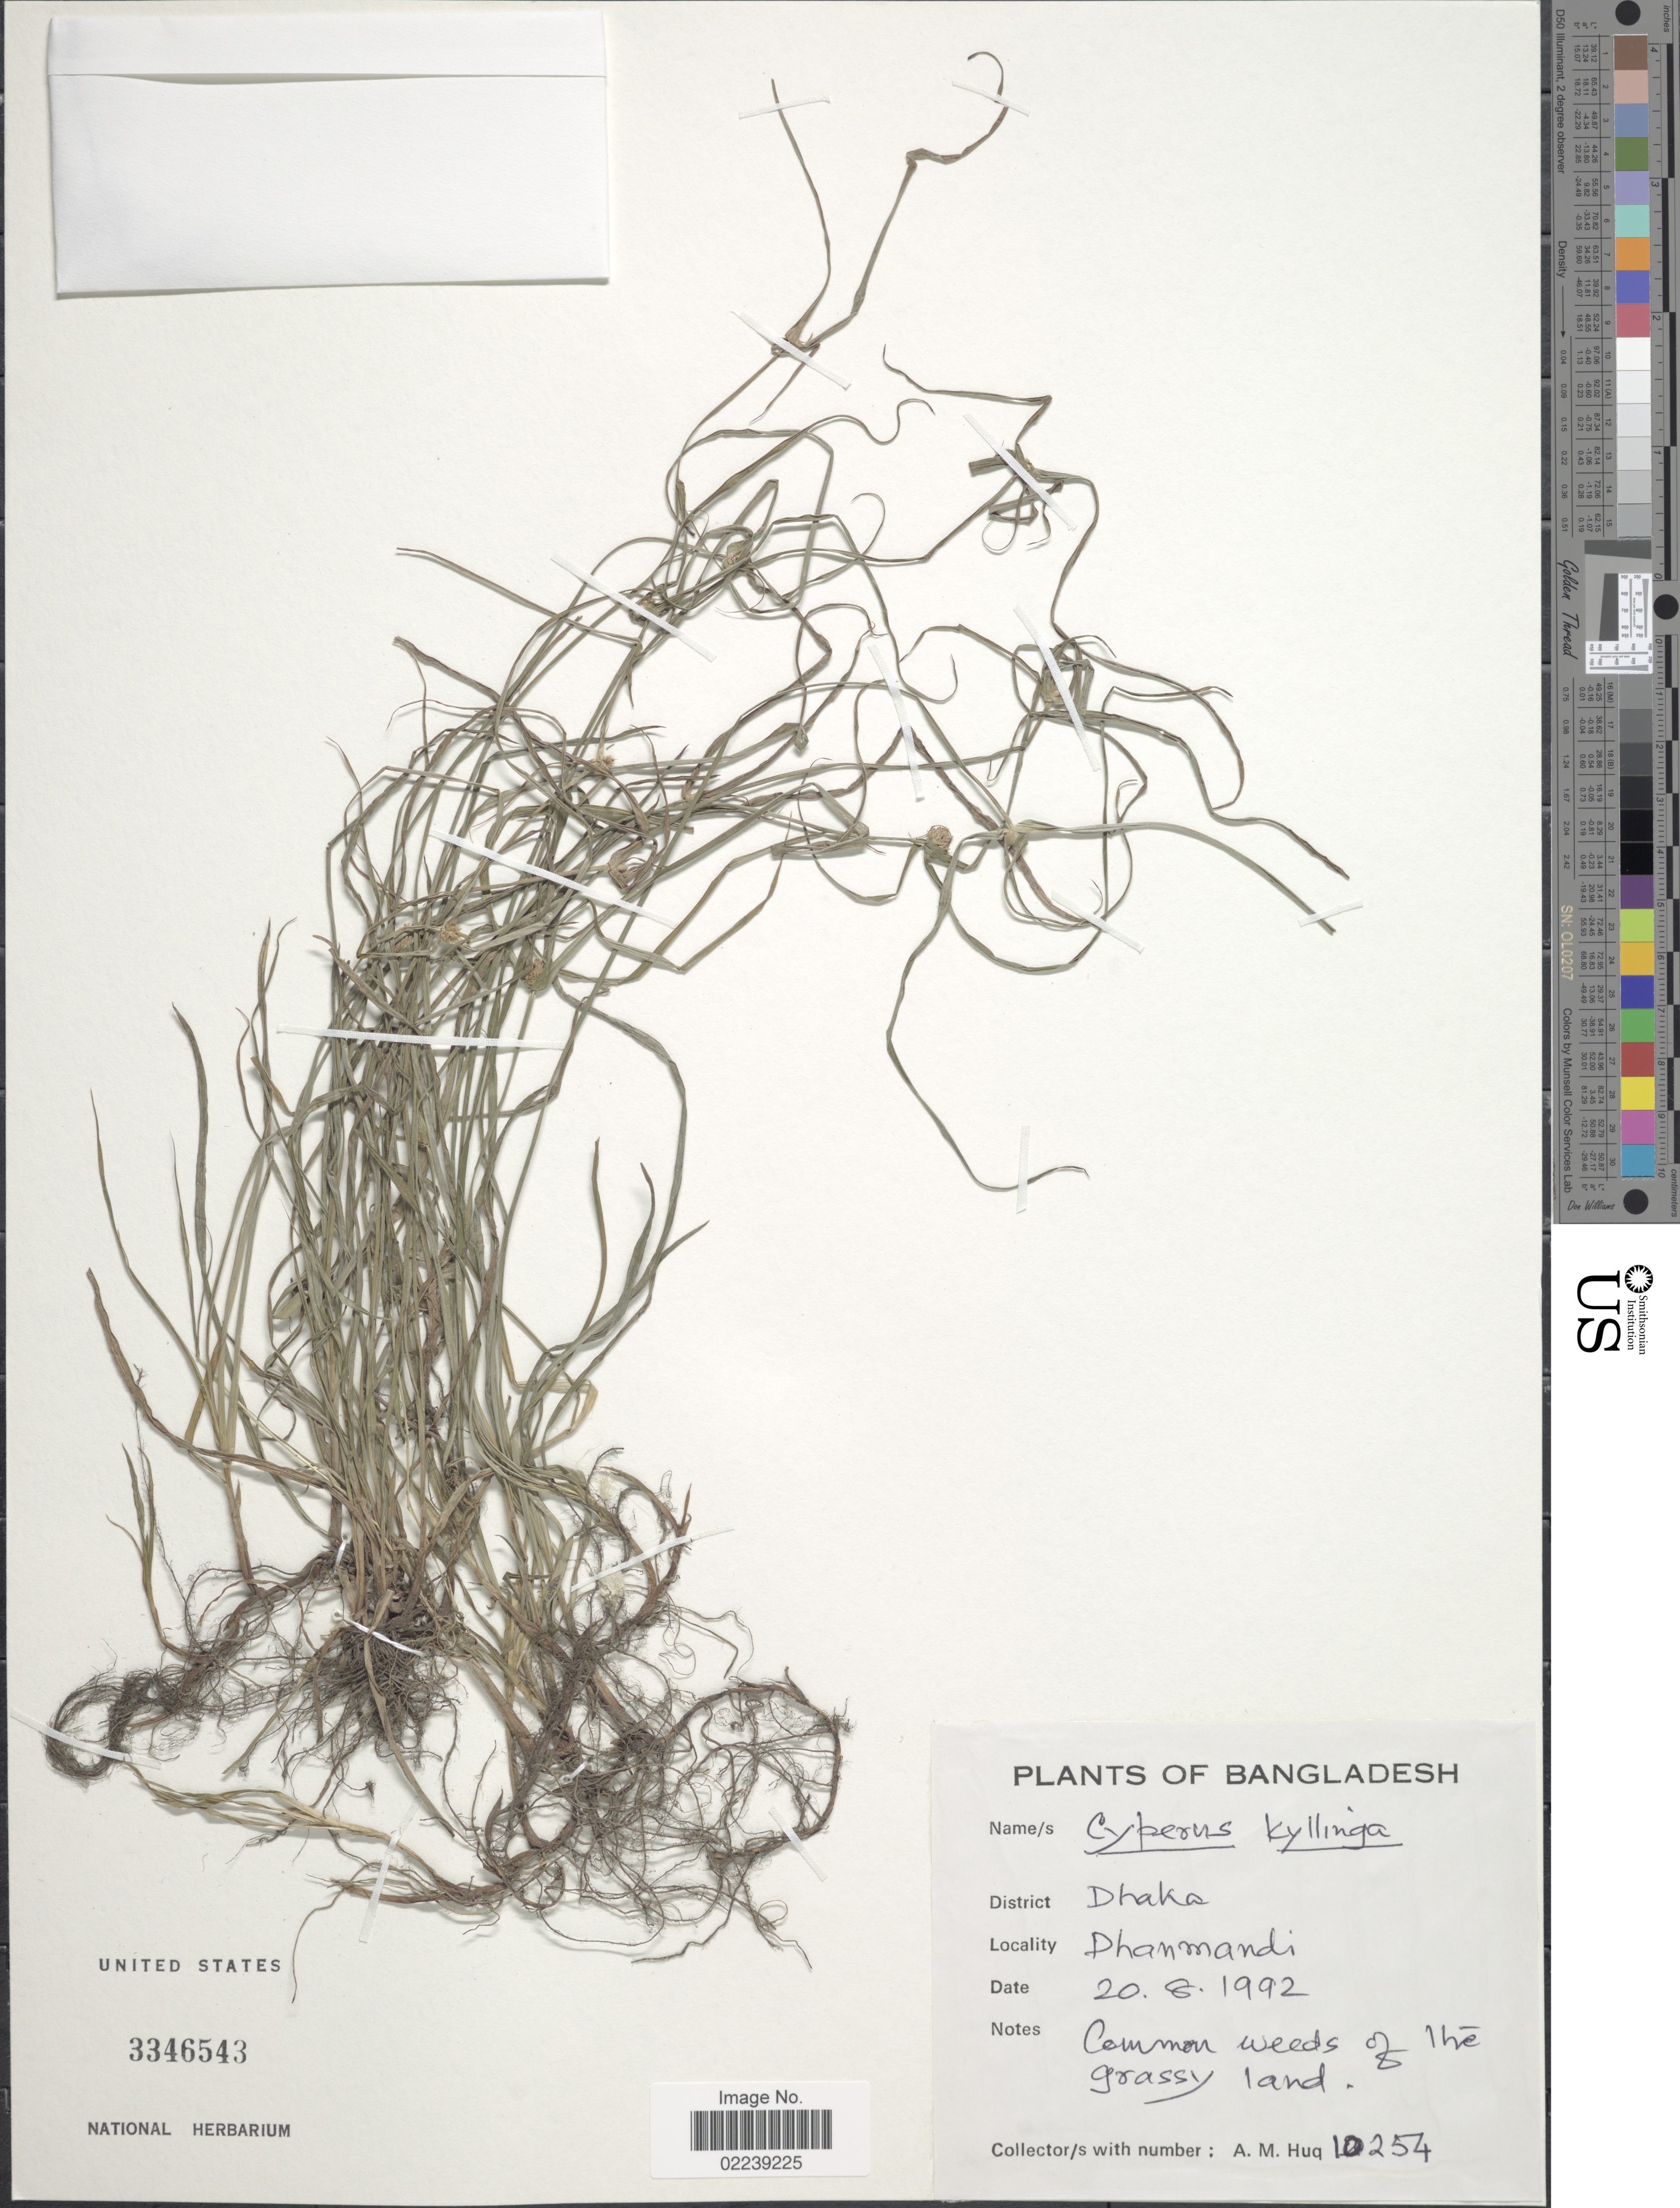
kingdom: Plantae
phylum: Tracheophyta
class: Liliopsida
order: Poales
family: Cyperaceae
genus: Cyperus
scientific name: Cyperus mindorensis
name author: (Steud.) Huygh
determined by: Strong, M. T., (US), Smithsonian Institution - National Museum of Natural History (UNITED STATES)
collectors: A. M. Huq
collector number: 10254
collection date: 1992-08-20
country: Bangladesh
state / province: Dhaka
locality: District Dhaka, Dhanmandi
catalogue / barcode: US 3346543